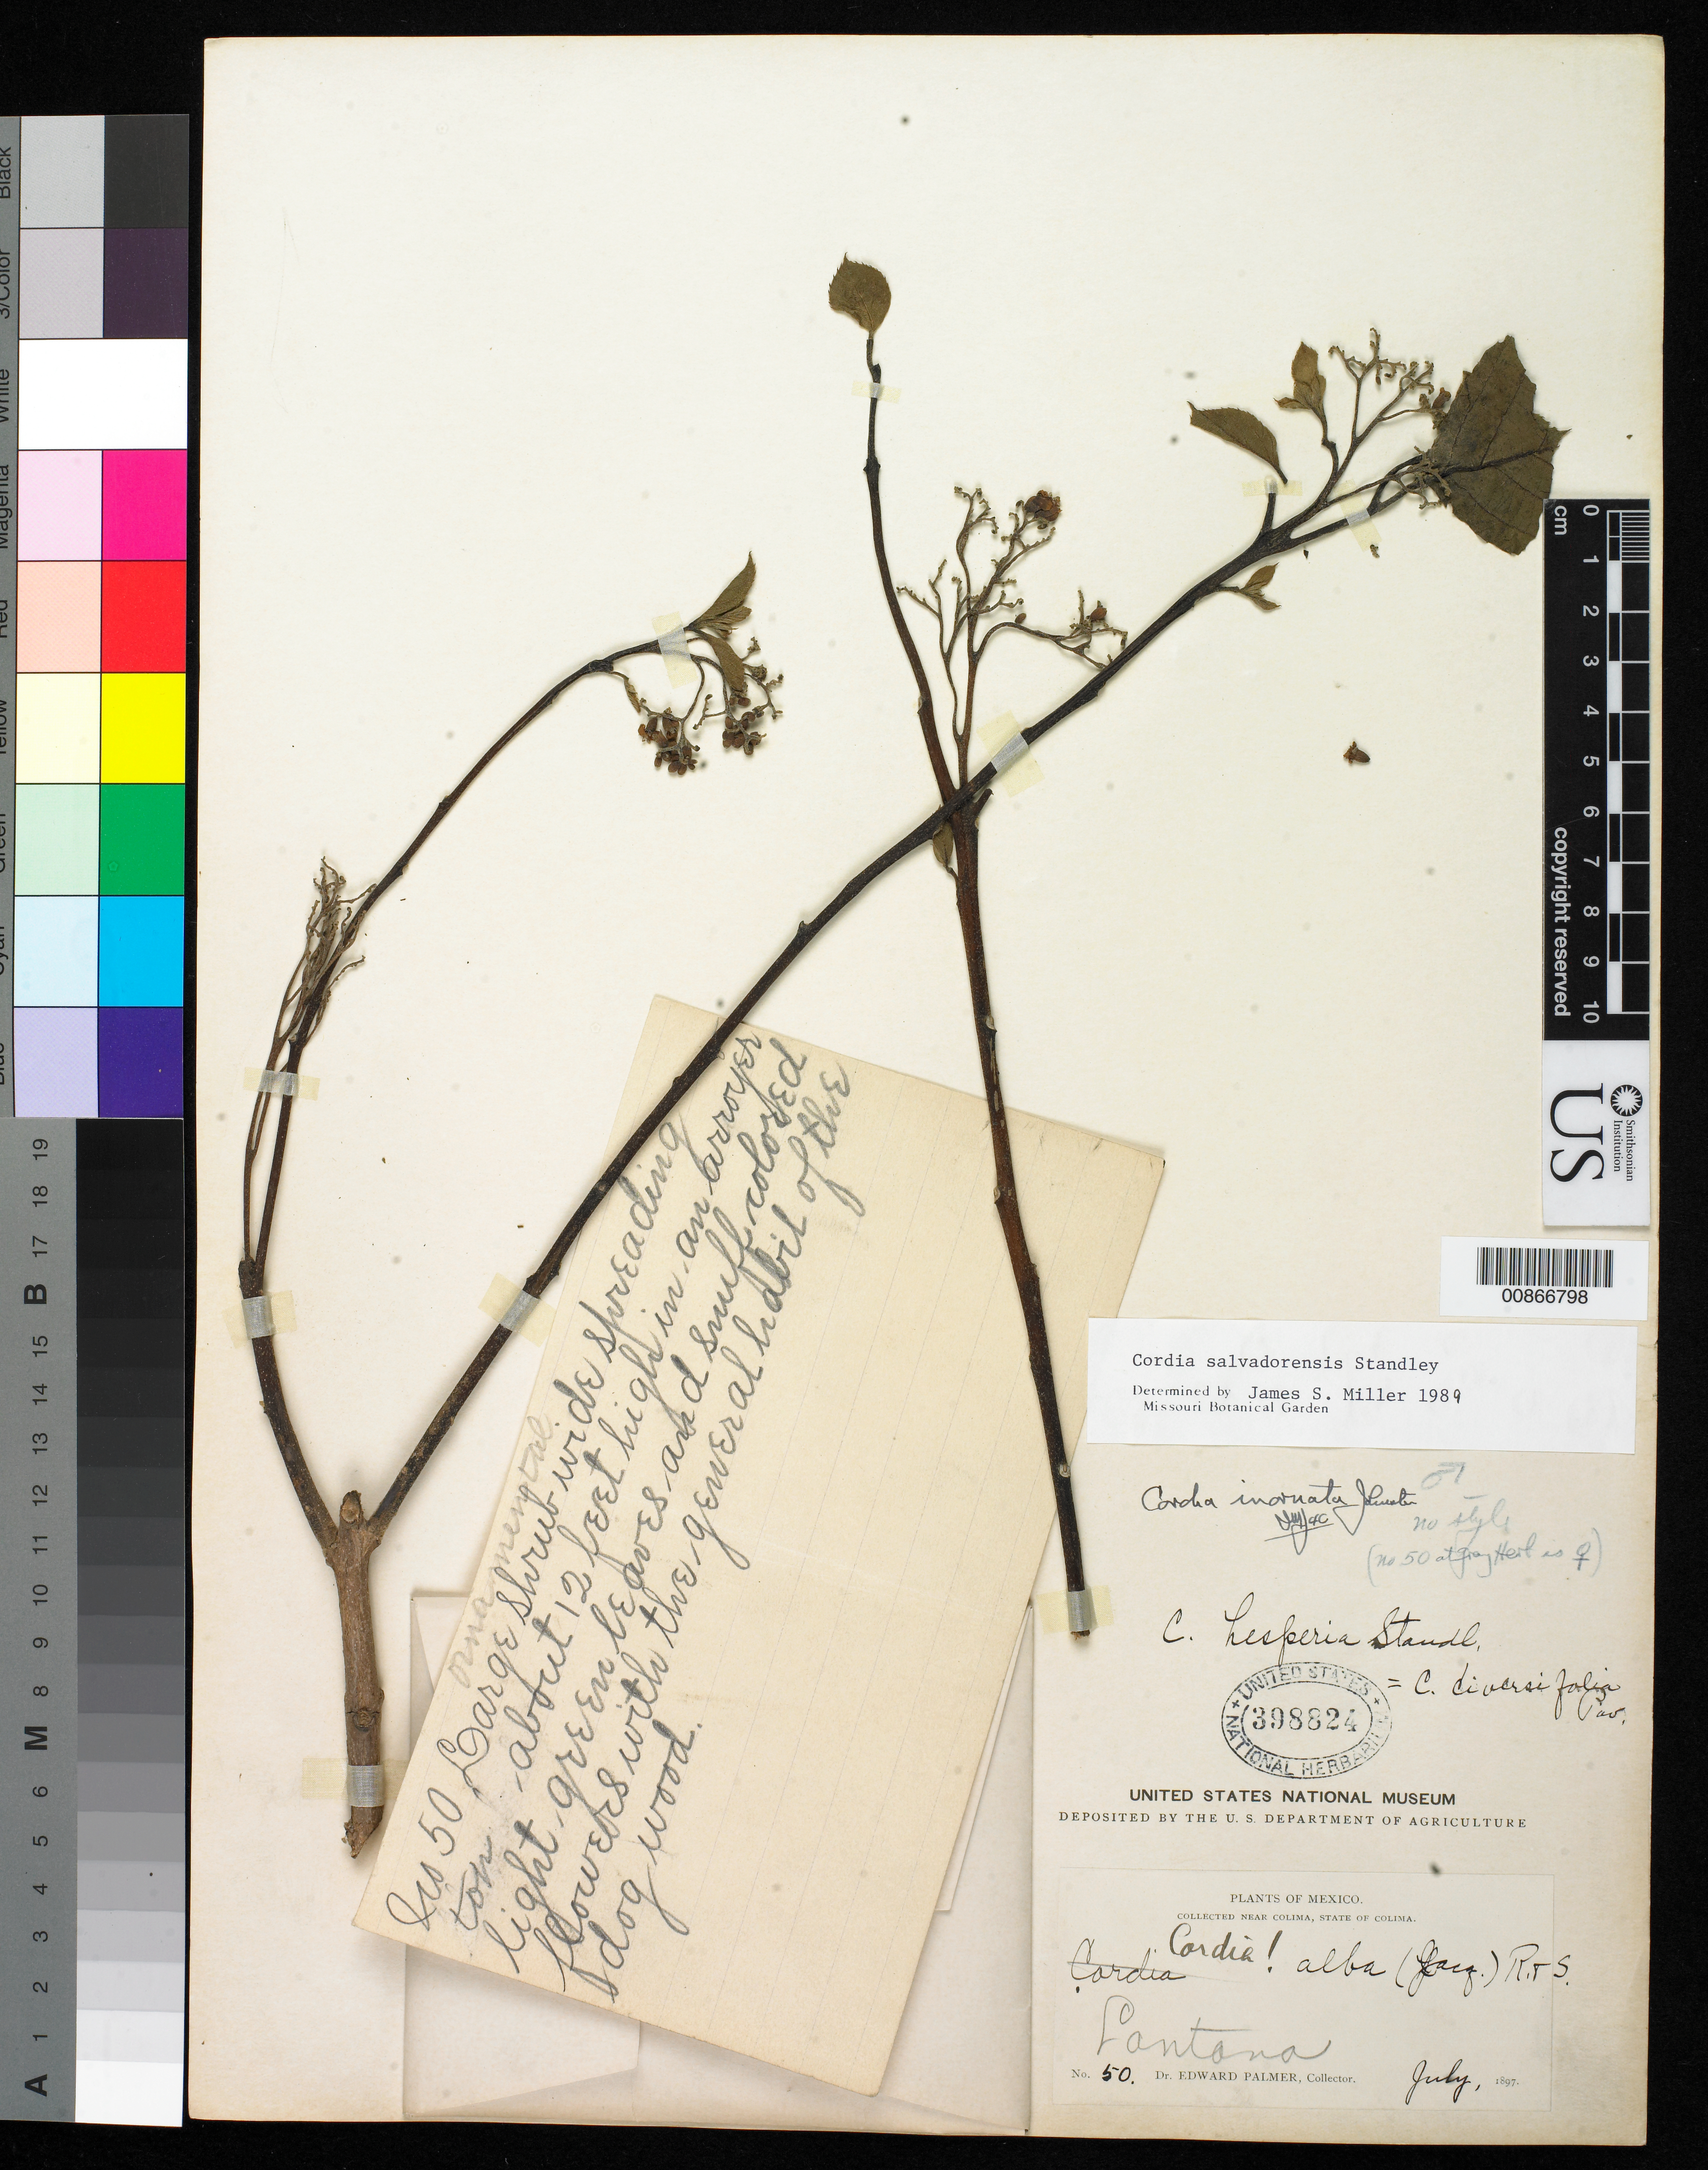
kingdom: Plantae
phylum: Tracheophyta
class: Magnoliopsida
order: Boraginales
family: Cordiaceae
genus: Cordia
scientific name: Cordia salvadorensis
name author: Standl.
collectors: E. Palmer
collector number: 50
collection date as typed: Jul 1897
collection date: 1897-07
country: Mexico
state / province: Colima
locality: Near Colima, Colima.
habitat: In an arroyo.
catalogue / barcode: US 398824